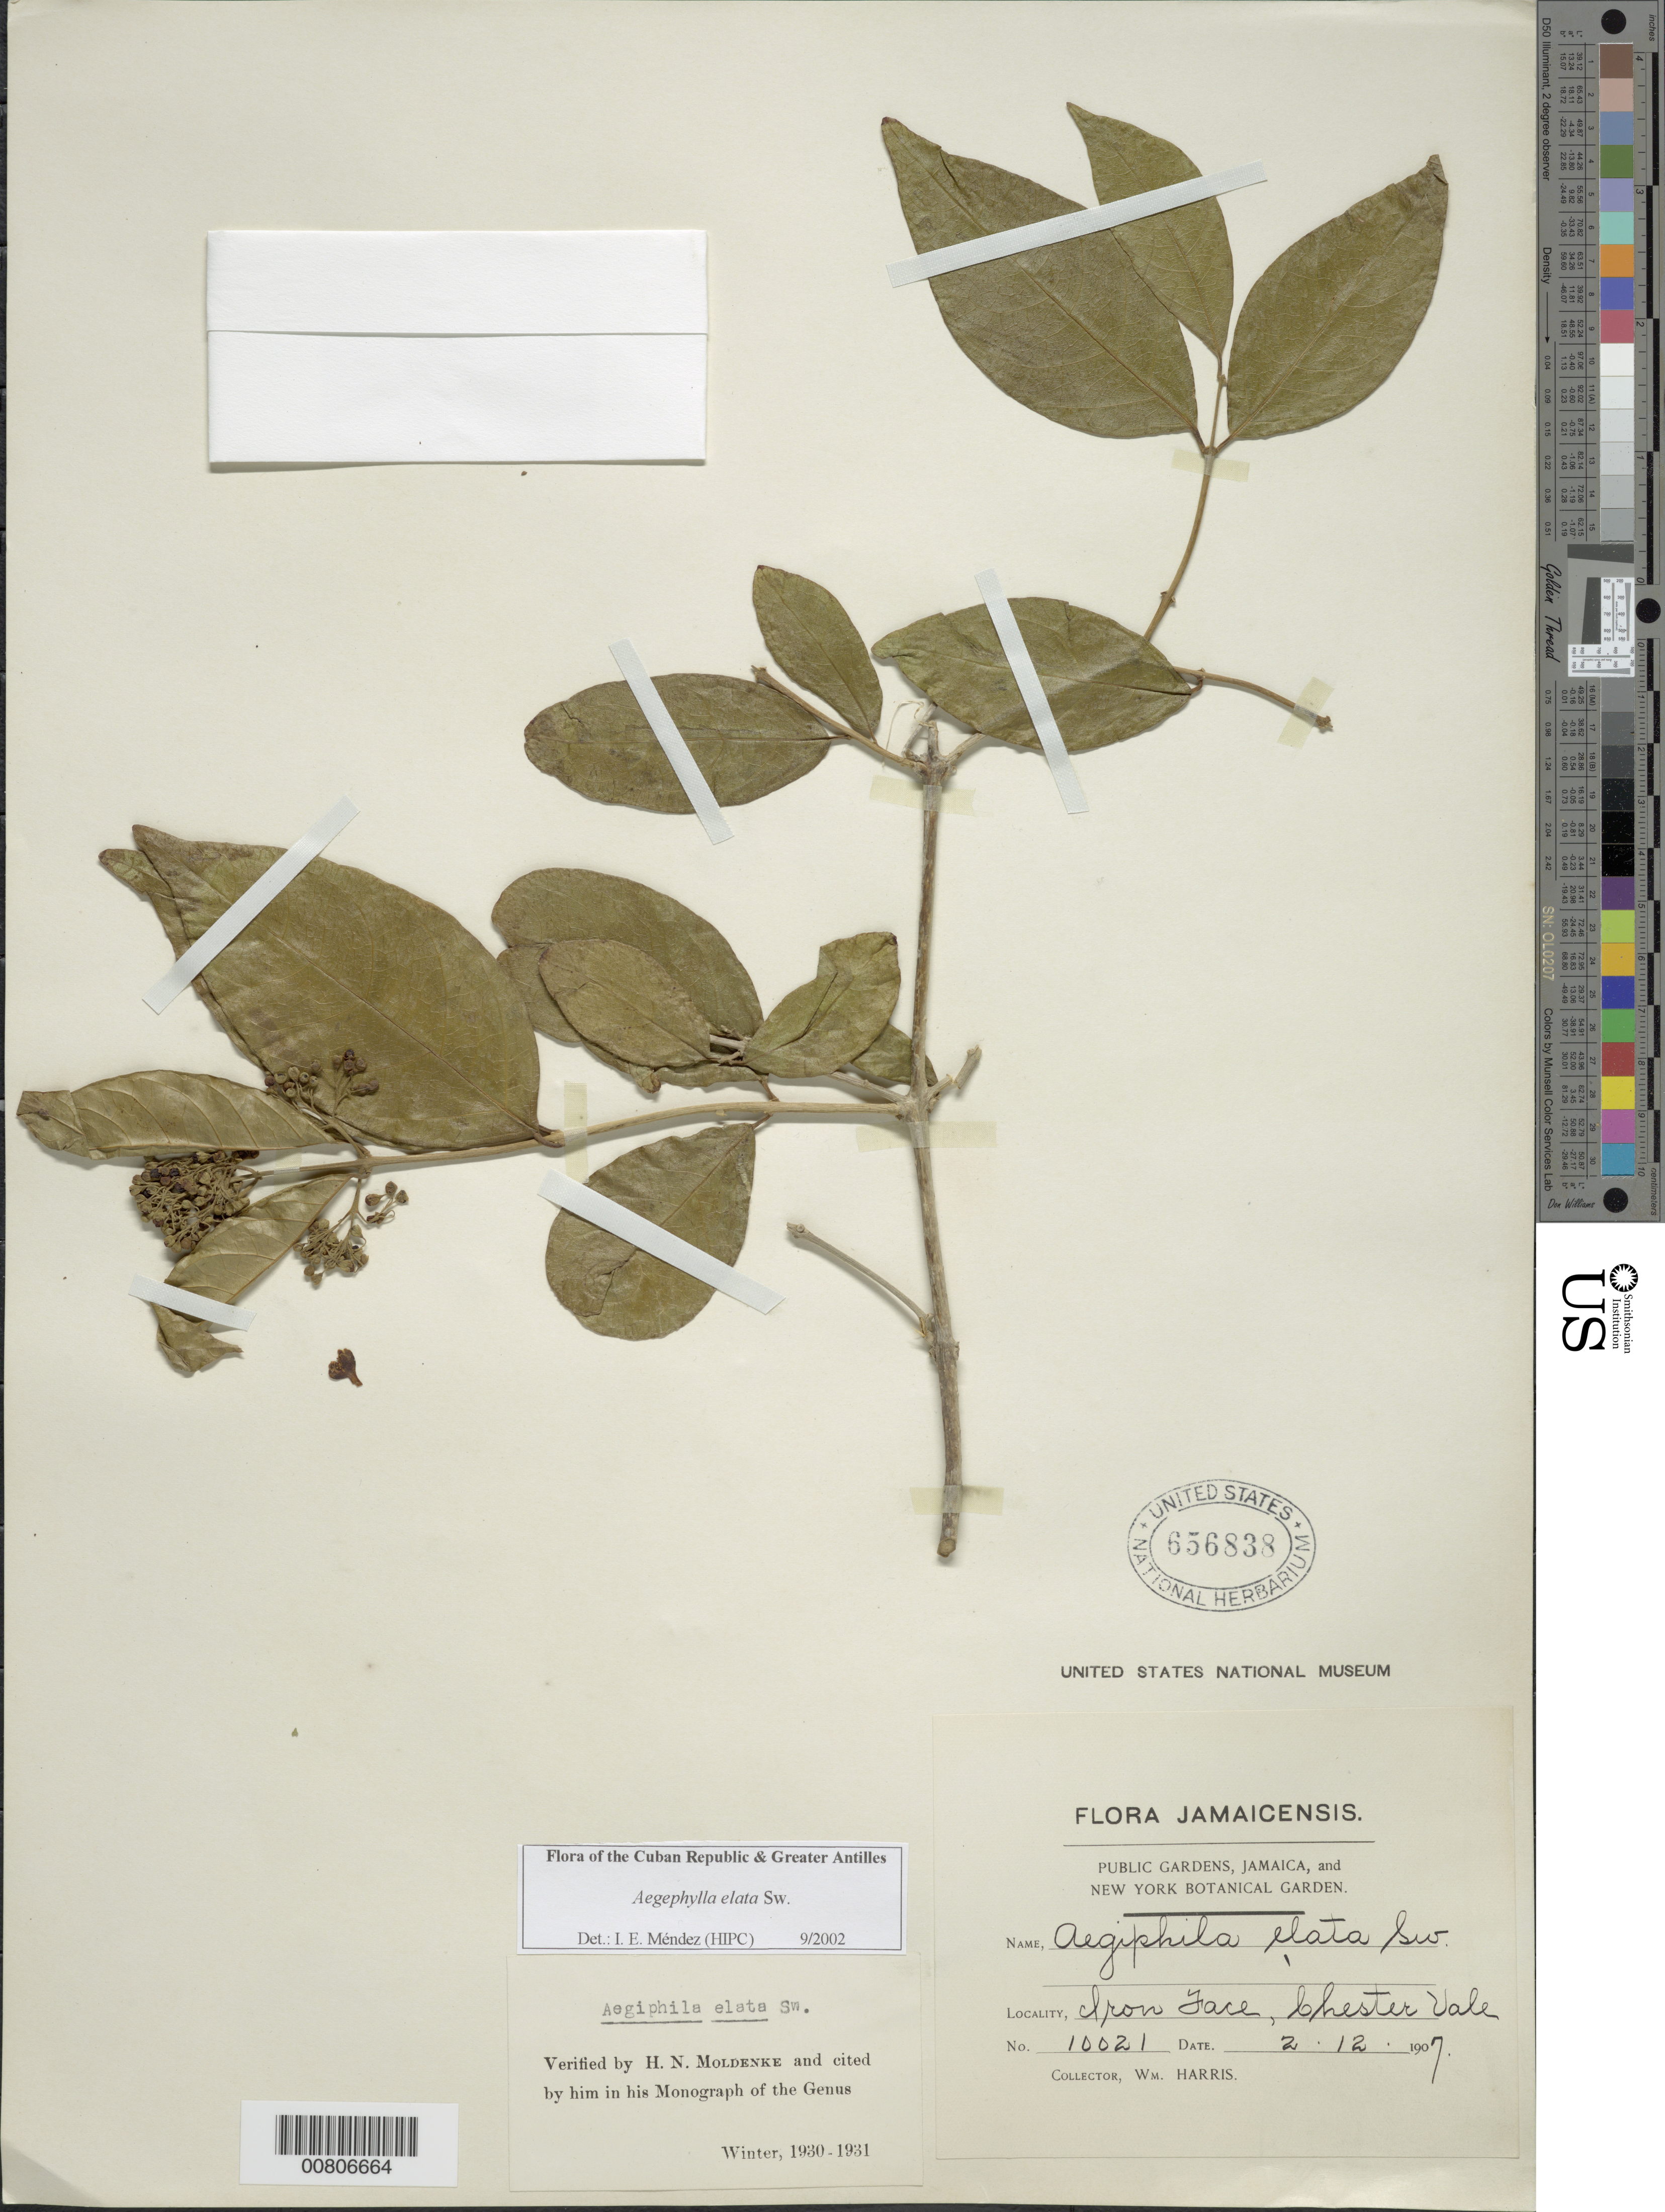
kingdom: Plantae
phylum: Tracheophyta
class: Magnoliopsida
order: Lamiales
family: Lamiaceae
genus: Aegiphila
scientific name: Aegiphila elata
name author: Sw.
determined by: Méndez, Isidro E., (HIPC)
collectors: W. H. Harris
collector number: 10021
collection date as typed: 02 Dec 1907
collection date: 1907-12-02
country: Jamaica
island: Jamaica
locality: Iron Fence, Chester Vale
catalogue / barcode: US 656838